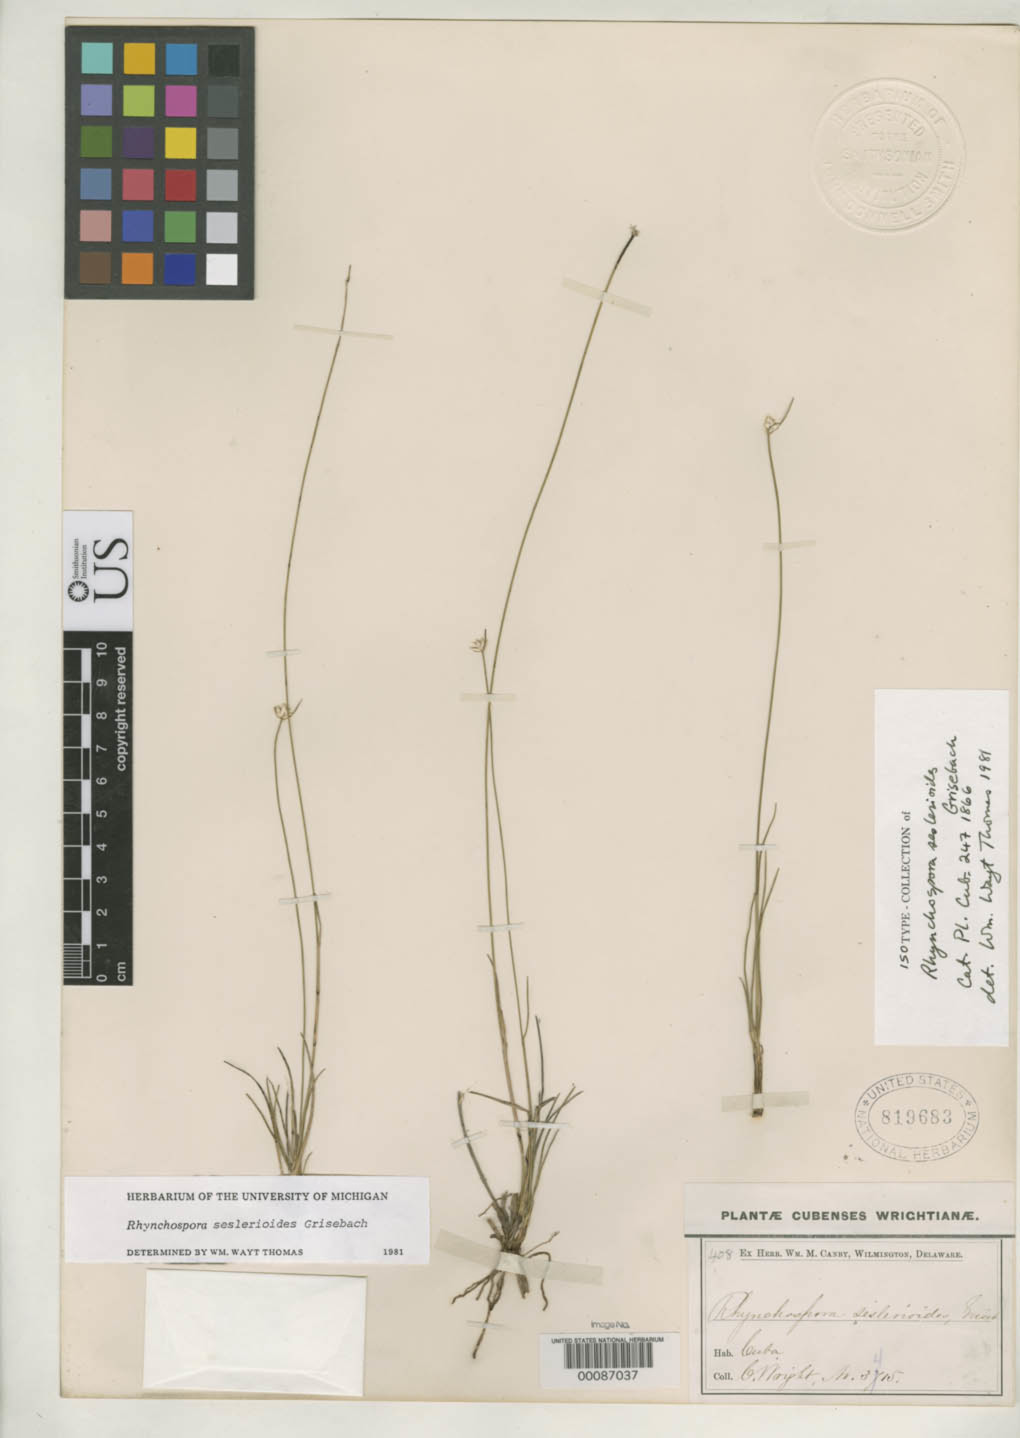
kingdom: Plantae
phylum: Tracheophyta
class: Liliopsida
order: Poales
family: Cyperaceae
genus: Rhynchospora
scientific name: Rhynchospora seslerioides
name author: Griseb.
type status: Isotype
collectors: C. Wright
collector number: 3415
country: Cuba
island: Greater Antilles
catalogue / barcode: US 819683